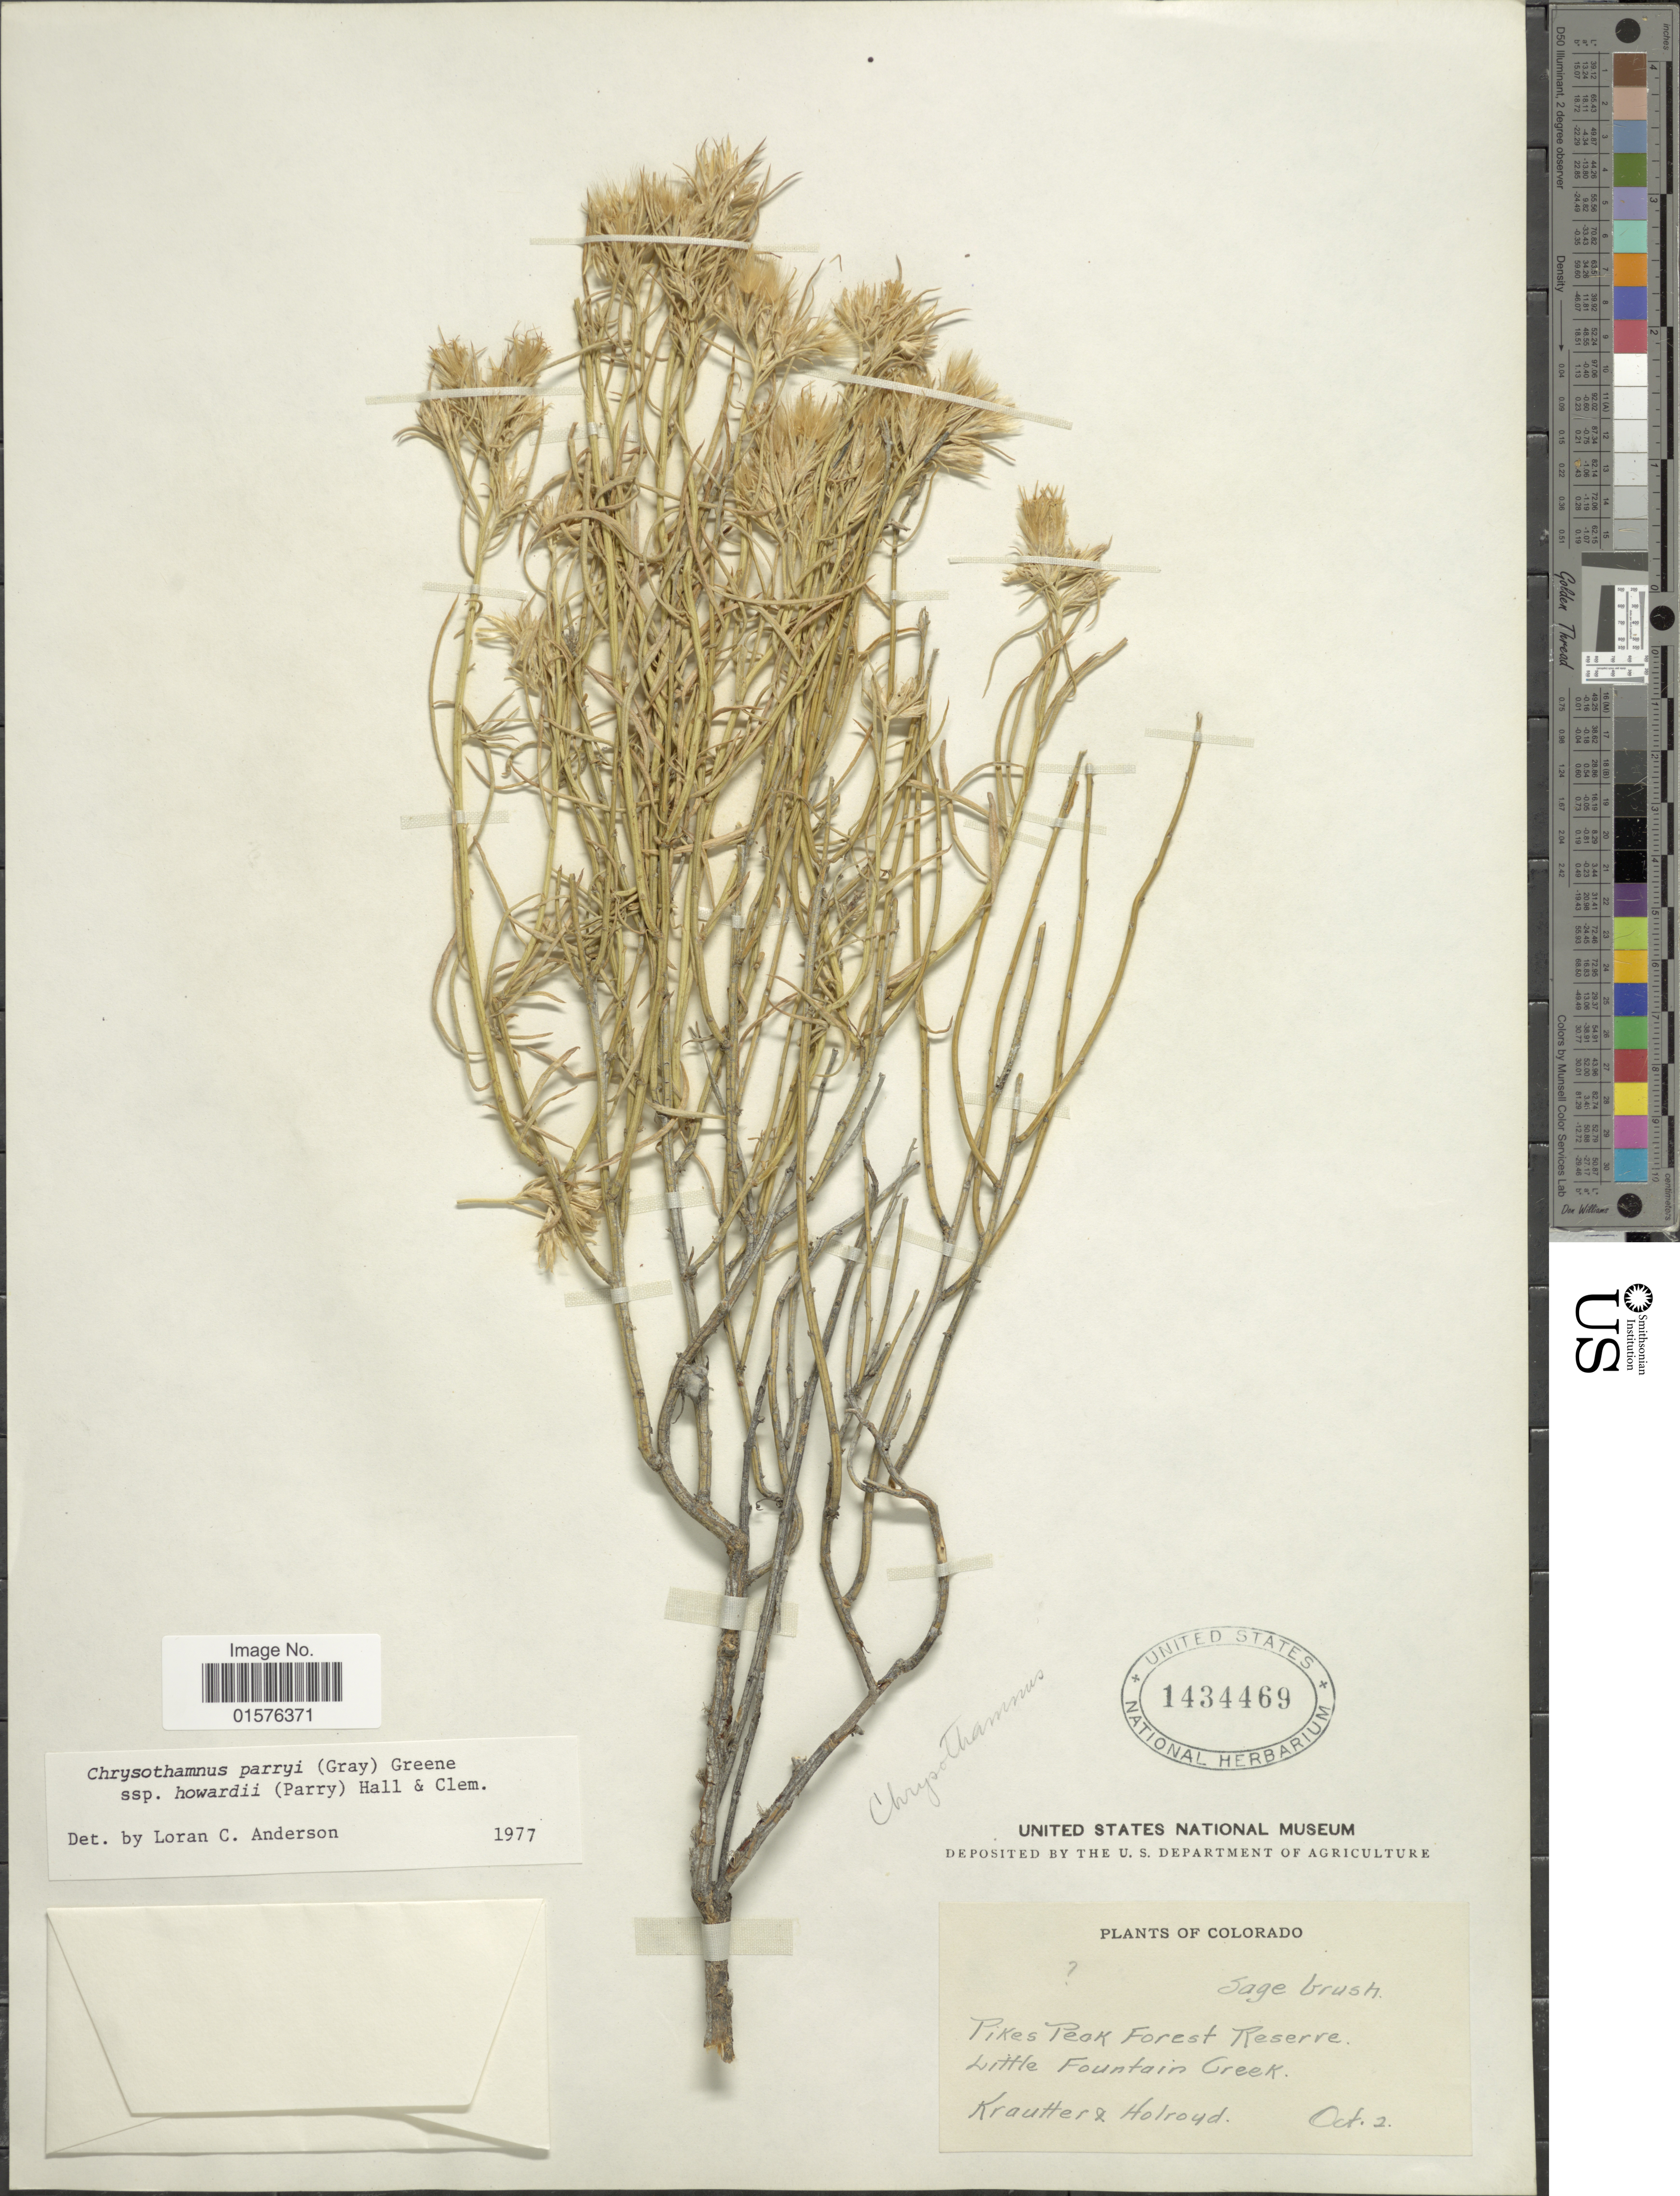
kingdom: Plantae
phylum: Tracheophyta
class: Magnoliopsida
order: Asterales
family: Asteraceae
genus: Ericameria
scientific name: Ericameria parryi var. howardii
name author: (A. Gray) G.L. Nesom & G.I. Baird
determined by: Urbatsch, Lowell E., Curator (LSU), Louisiana State University (UNITED STATES)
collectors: -. Krautter & -. Holroyd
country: United States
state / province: Colorado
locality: Pikes Peak Forest reserve Little Fountain Creek.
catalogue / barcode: US 1434469